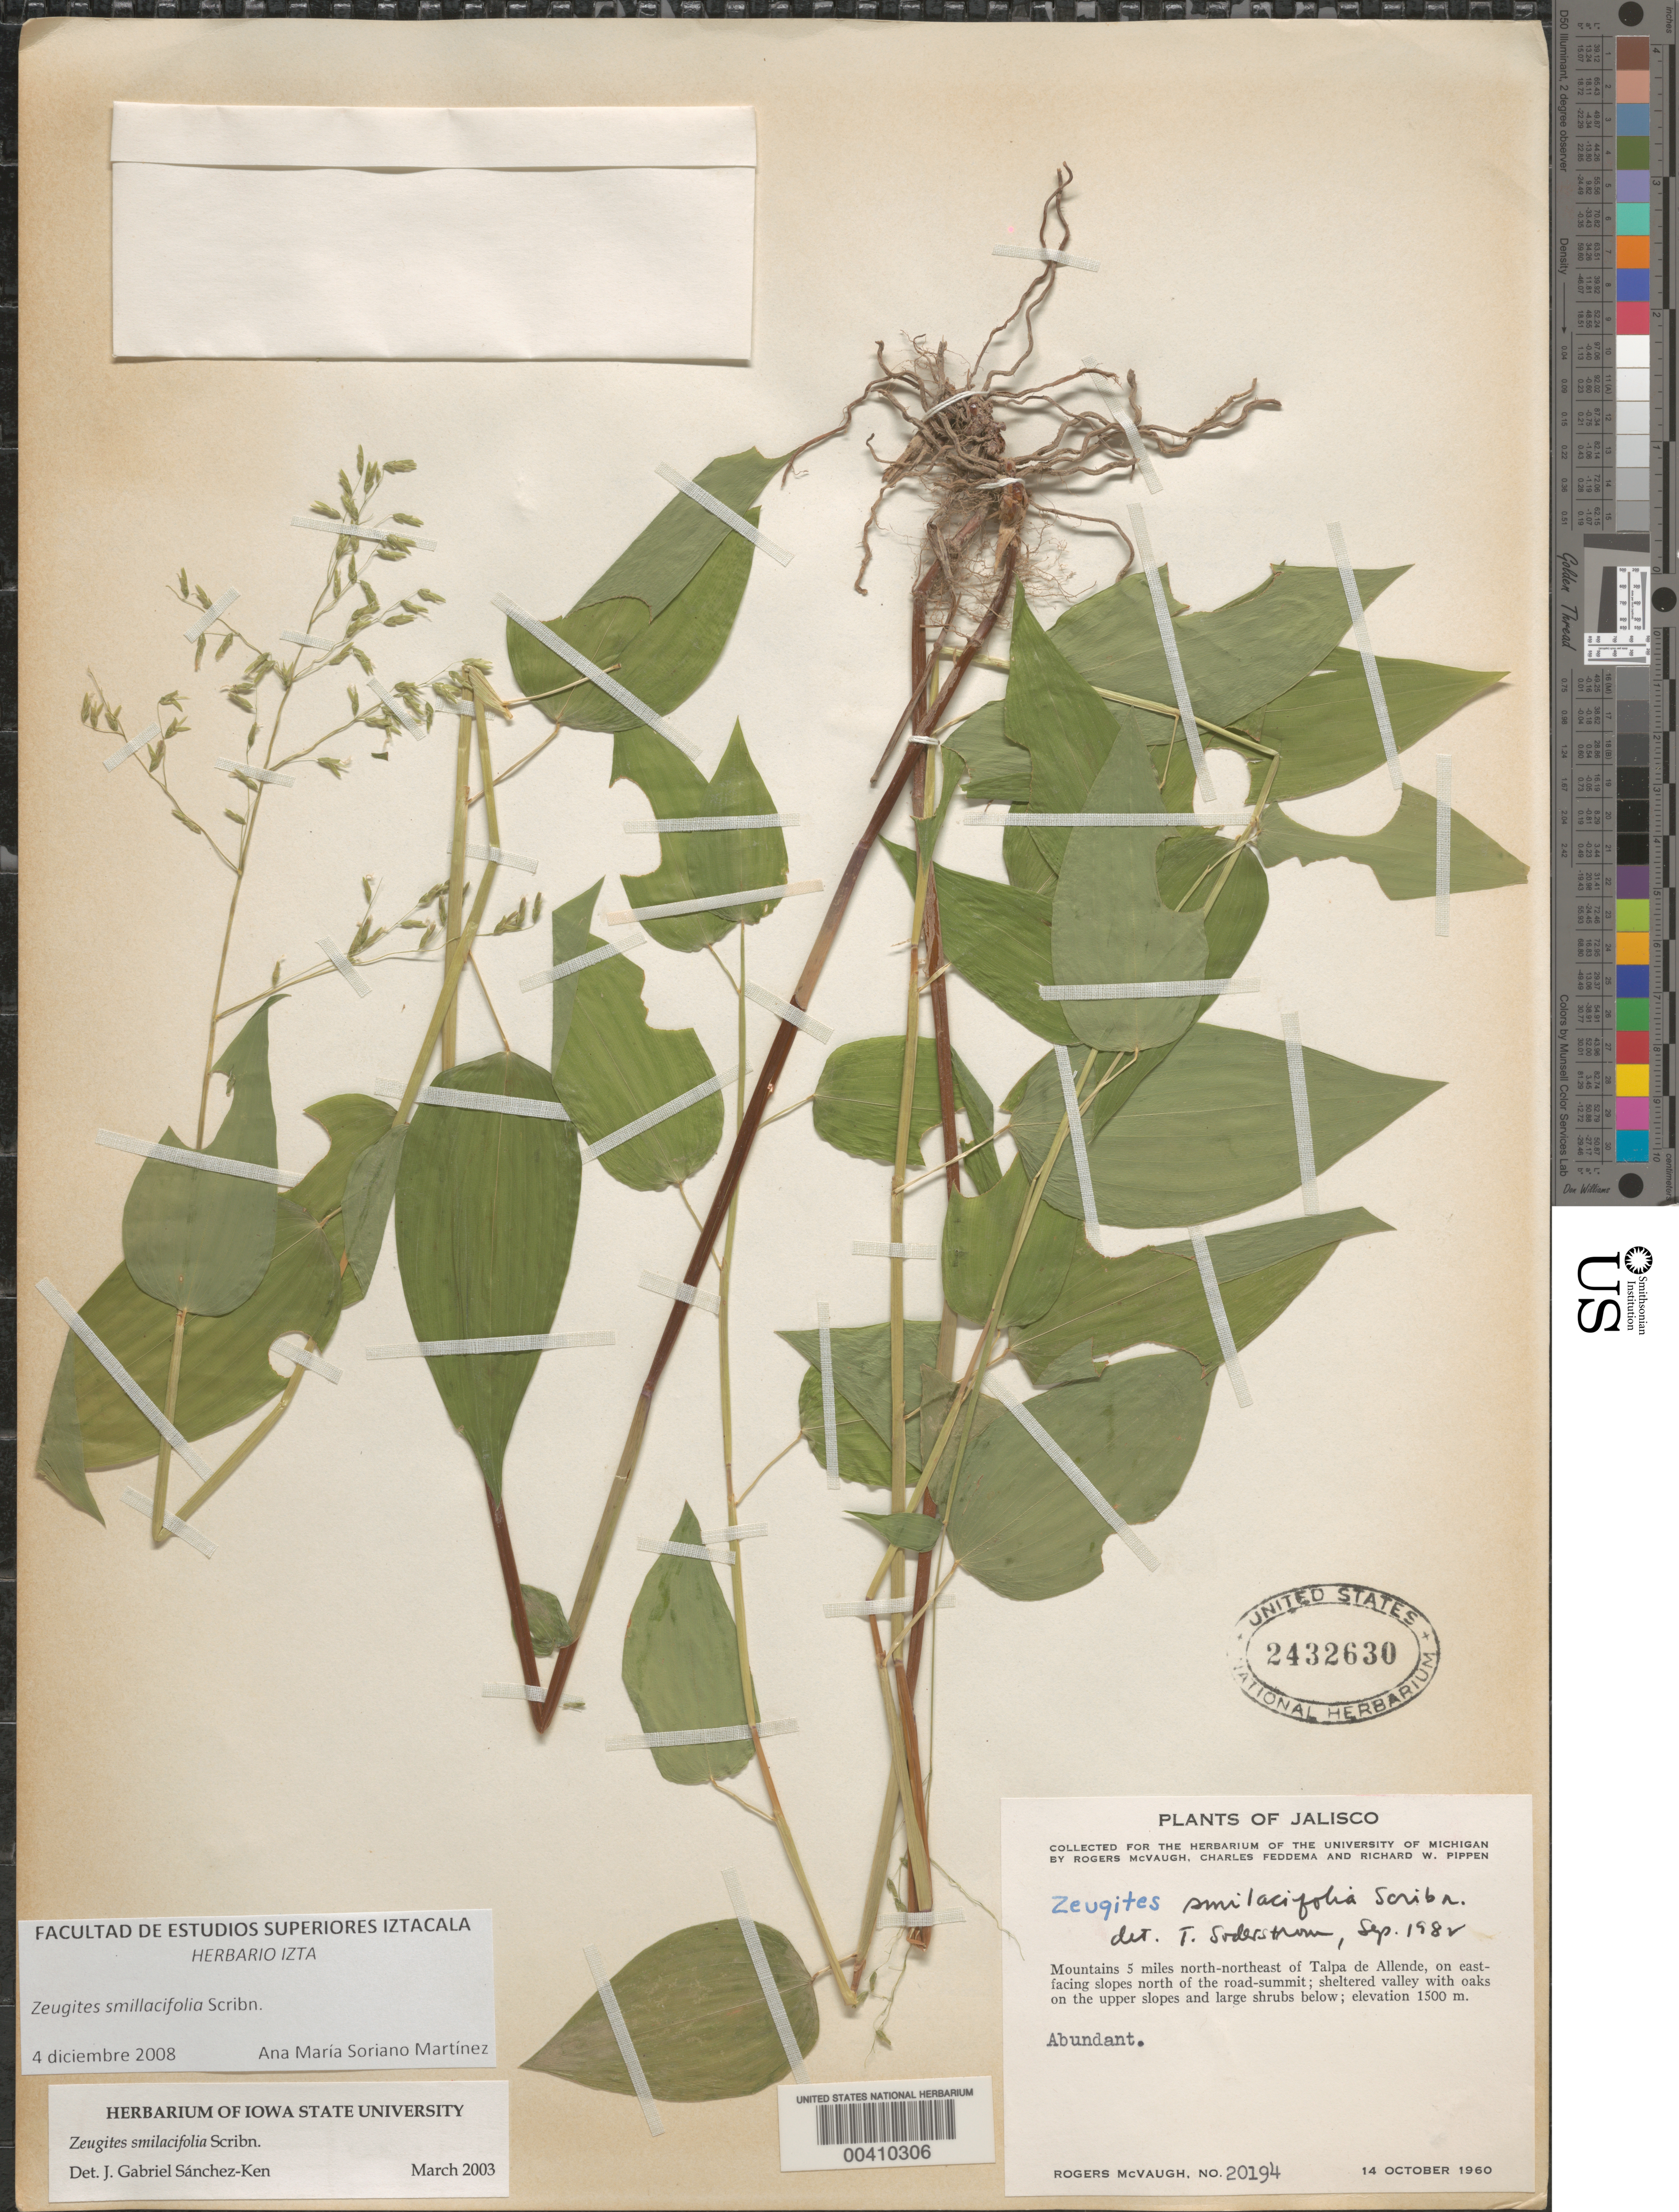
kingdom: Plantae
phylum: Tracheophyta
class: Liliopsida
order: Poales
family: Poaceae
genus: Zeugites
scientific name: Zeugites smilacifolius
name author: Scribn.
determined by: Soderstrom, T. R.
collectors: R. McVaugh, C. Feddema & R. W. Pippen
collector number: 20194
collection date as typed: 14 Oct 1960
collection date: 1960-10-14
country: Mexico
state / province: Jalisco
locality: Mts 5 mi NNE of Talpa de Allende, on E-facing slopes N of the rd-summit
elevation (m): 1500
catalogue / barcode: US 2432630